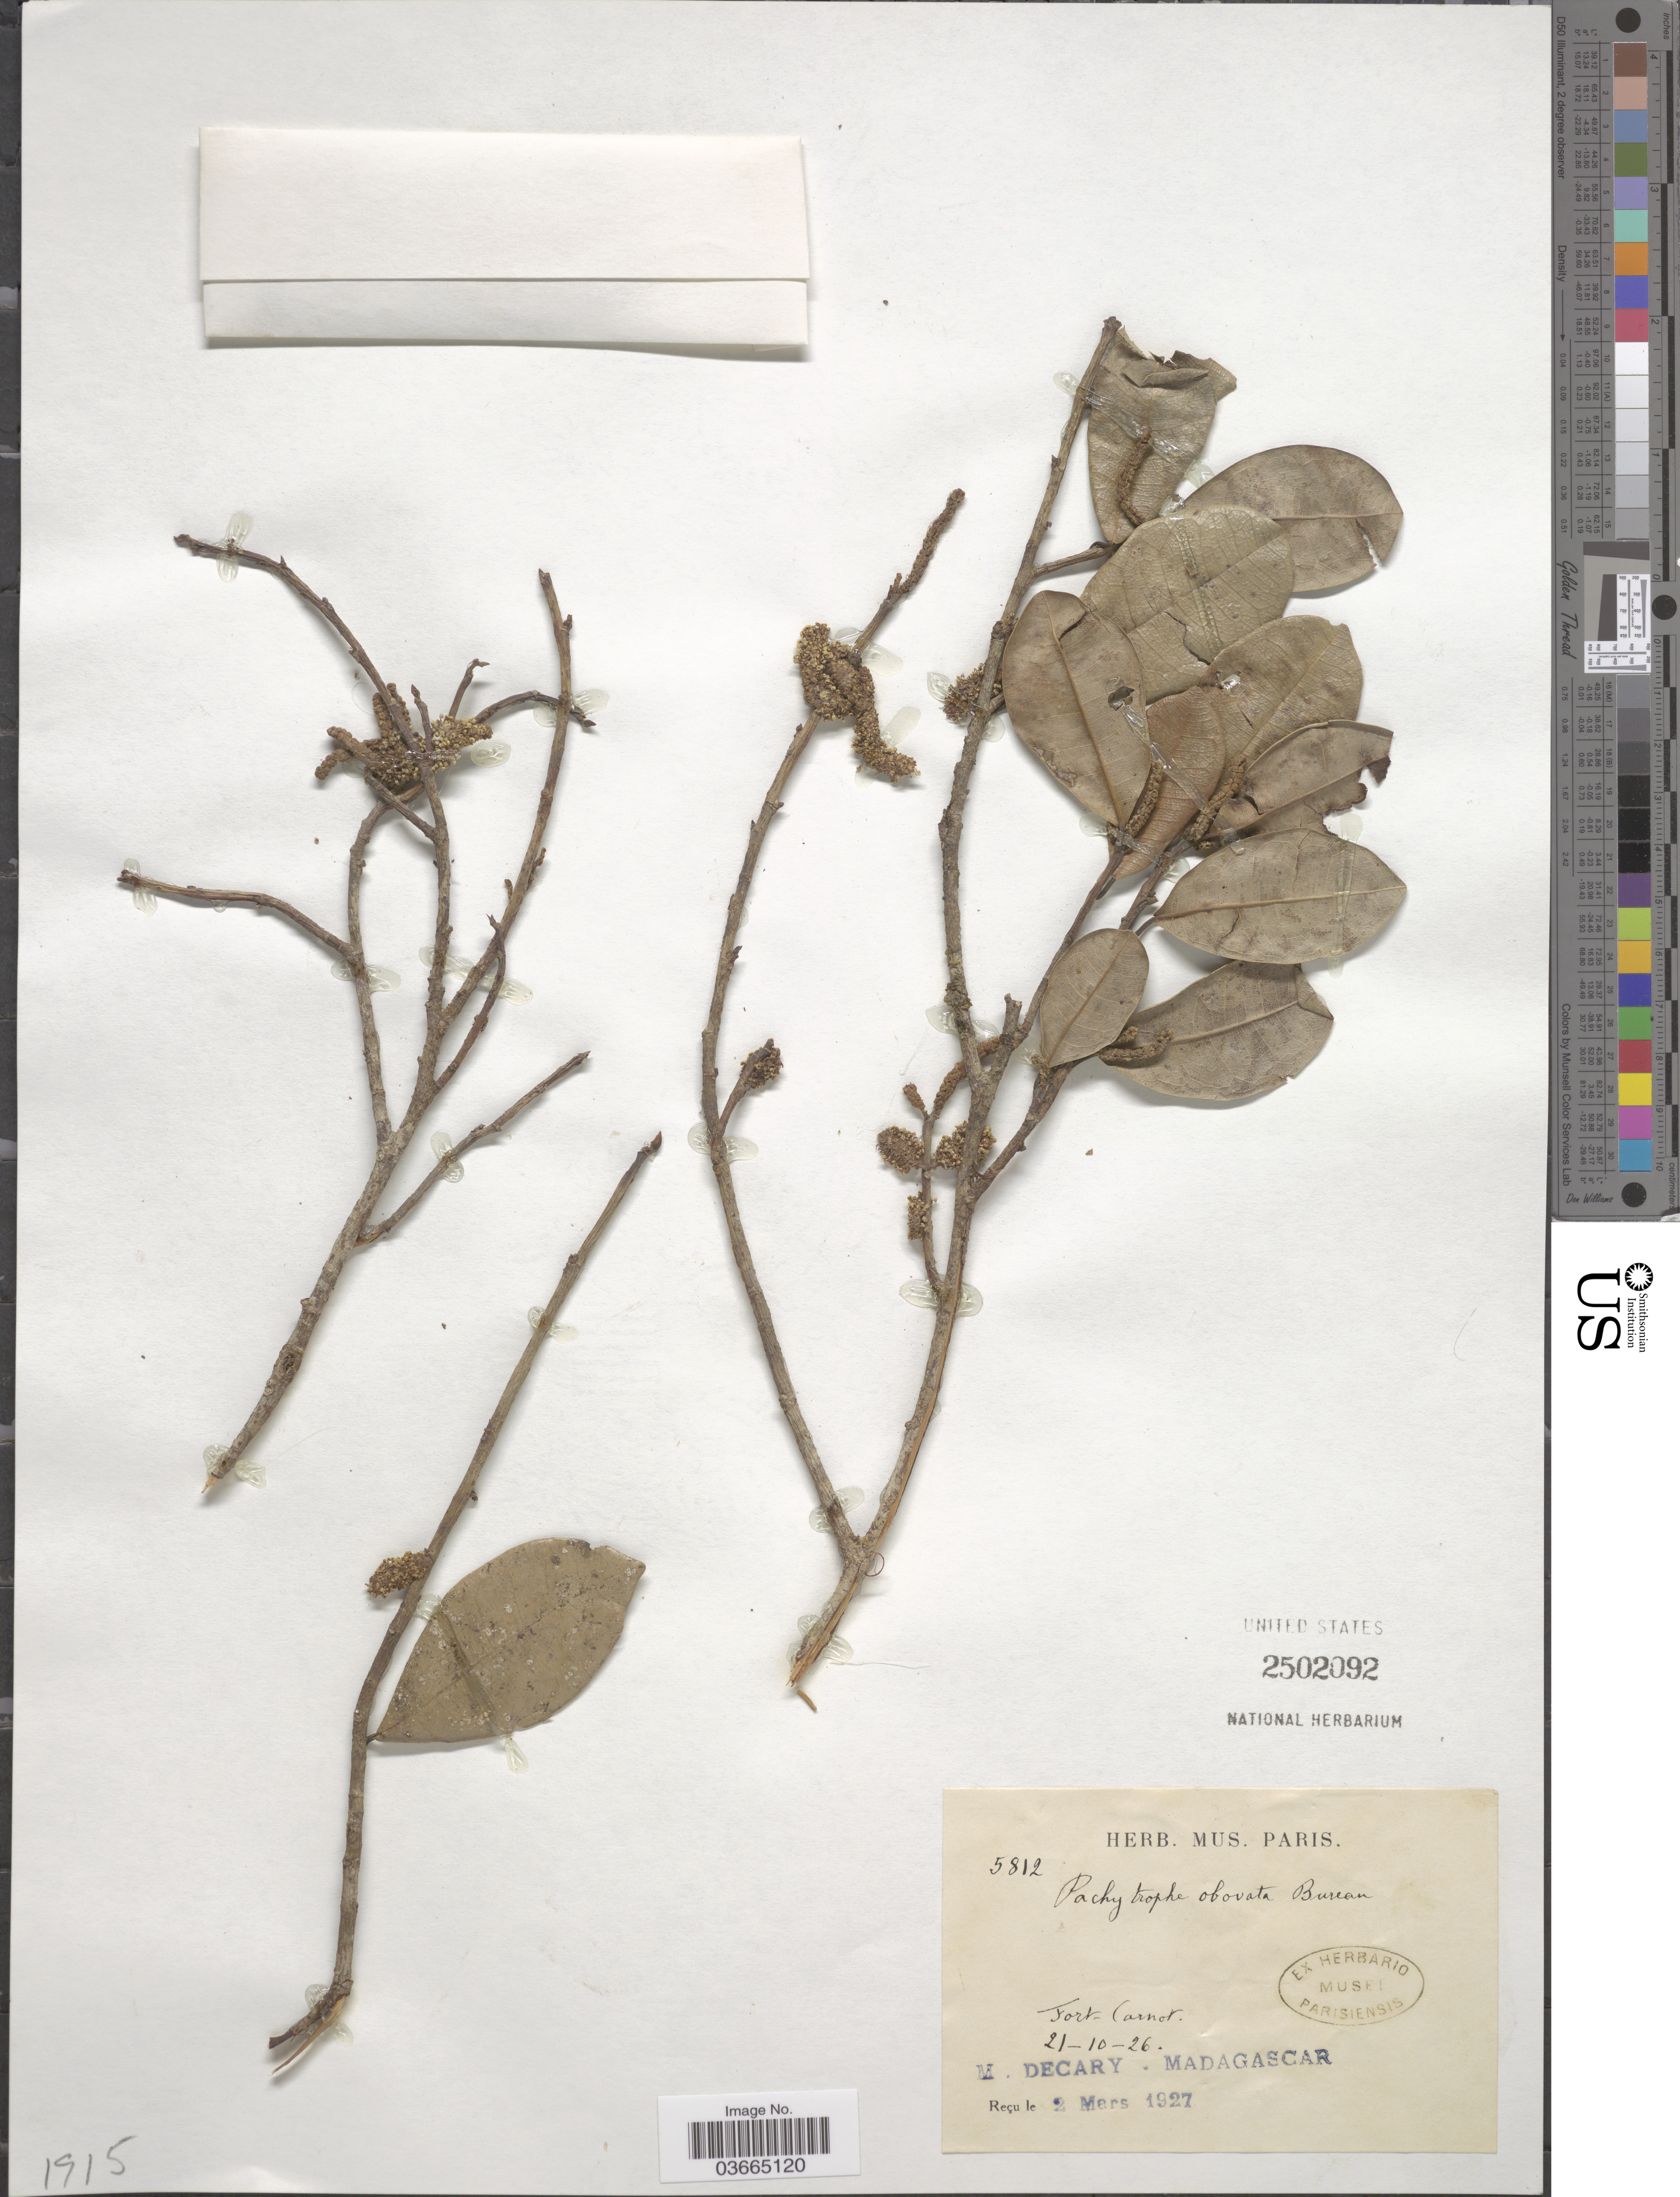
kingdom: Plantae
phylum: Tracheophyta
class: Magnoliopsida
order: Rosales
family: Moraceae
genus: Ampalis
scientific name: Ampalis dimepate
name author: (Bureau) E. M. Gardner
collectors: R. Decary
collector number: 5812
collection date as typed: Transcribed d/m/y: 21/10/26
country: Madagascar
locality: Fort-Carnot.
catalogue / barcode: US 2502092